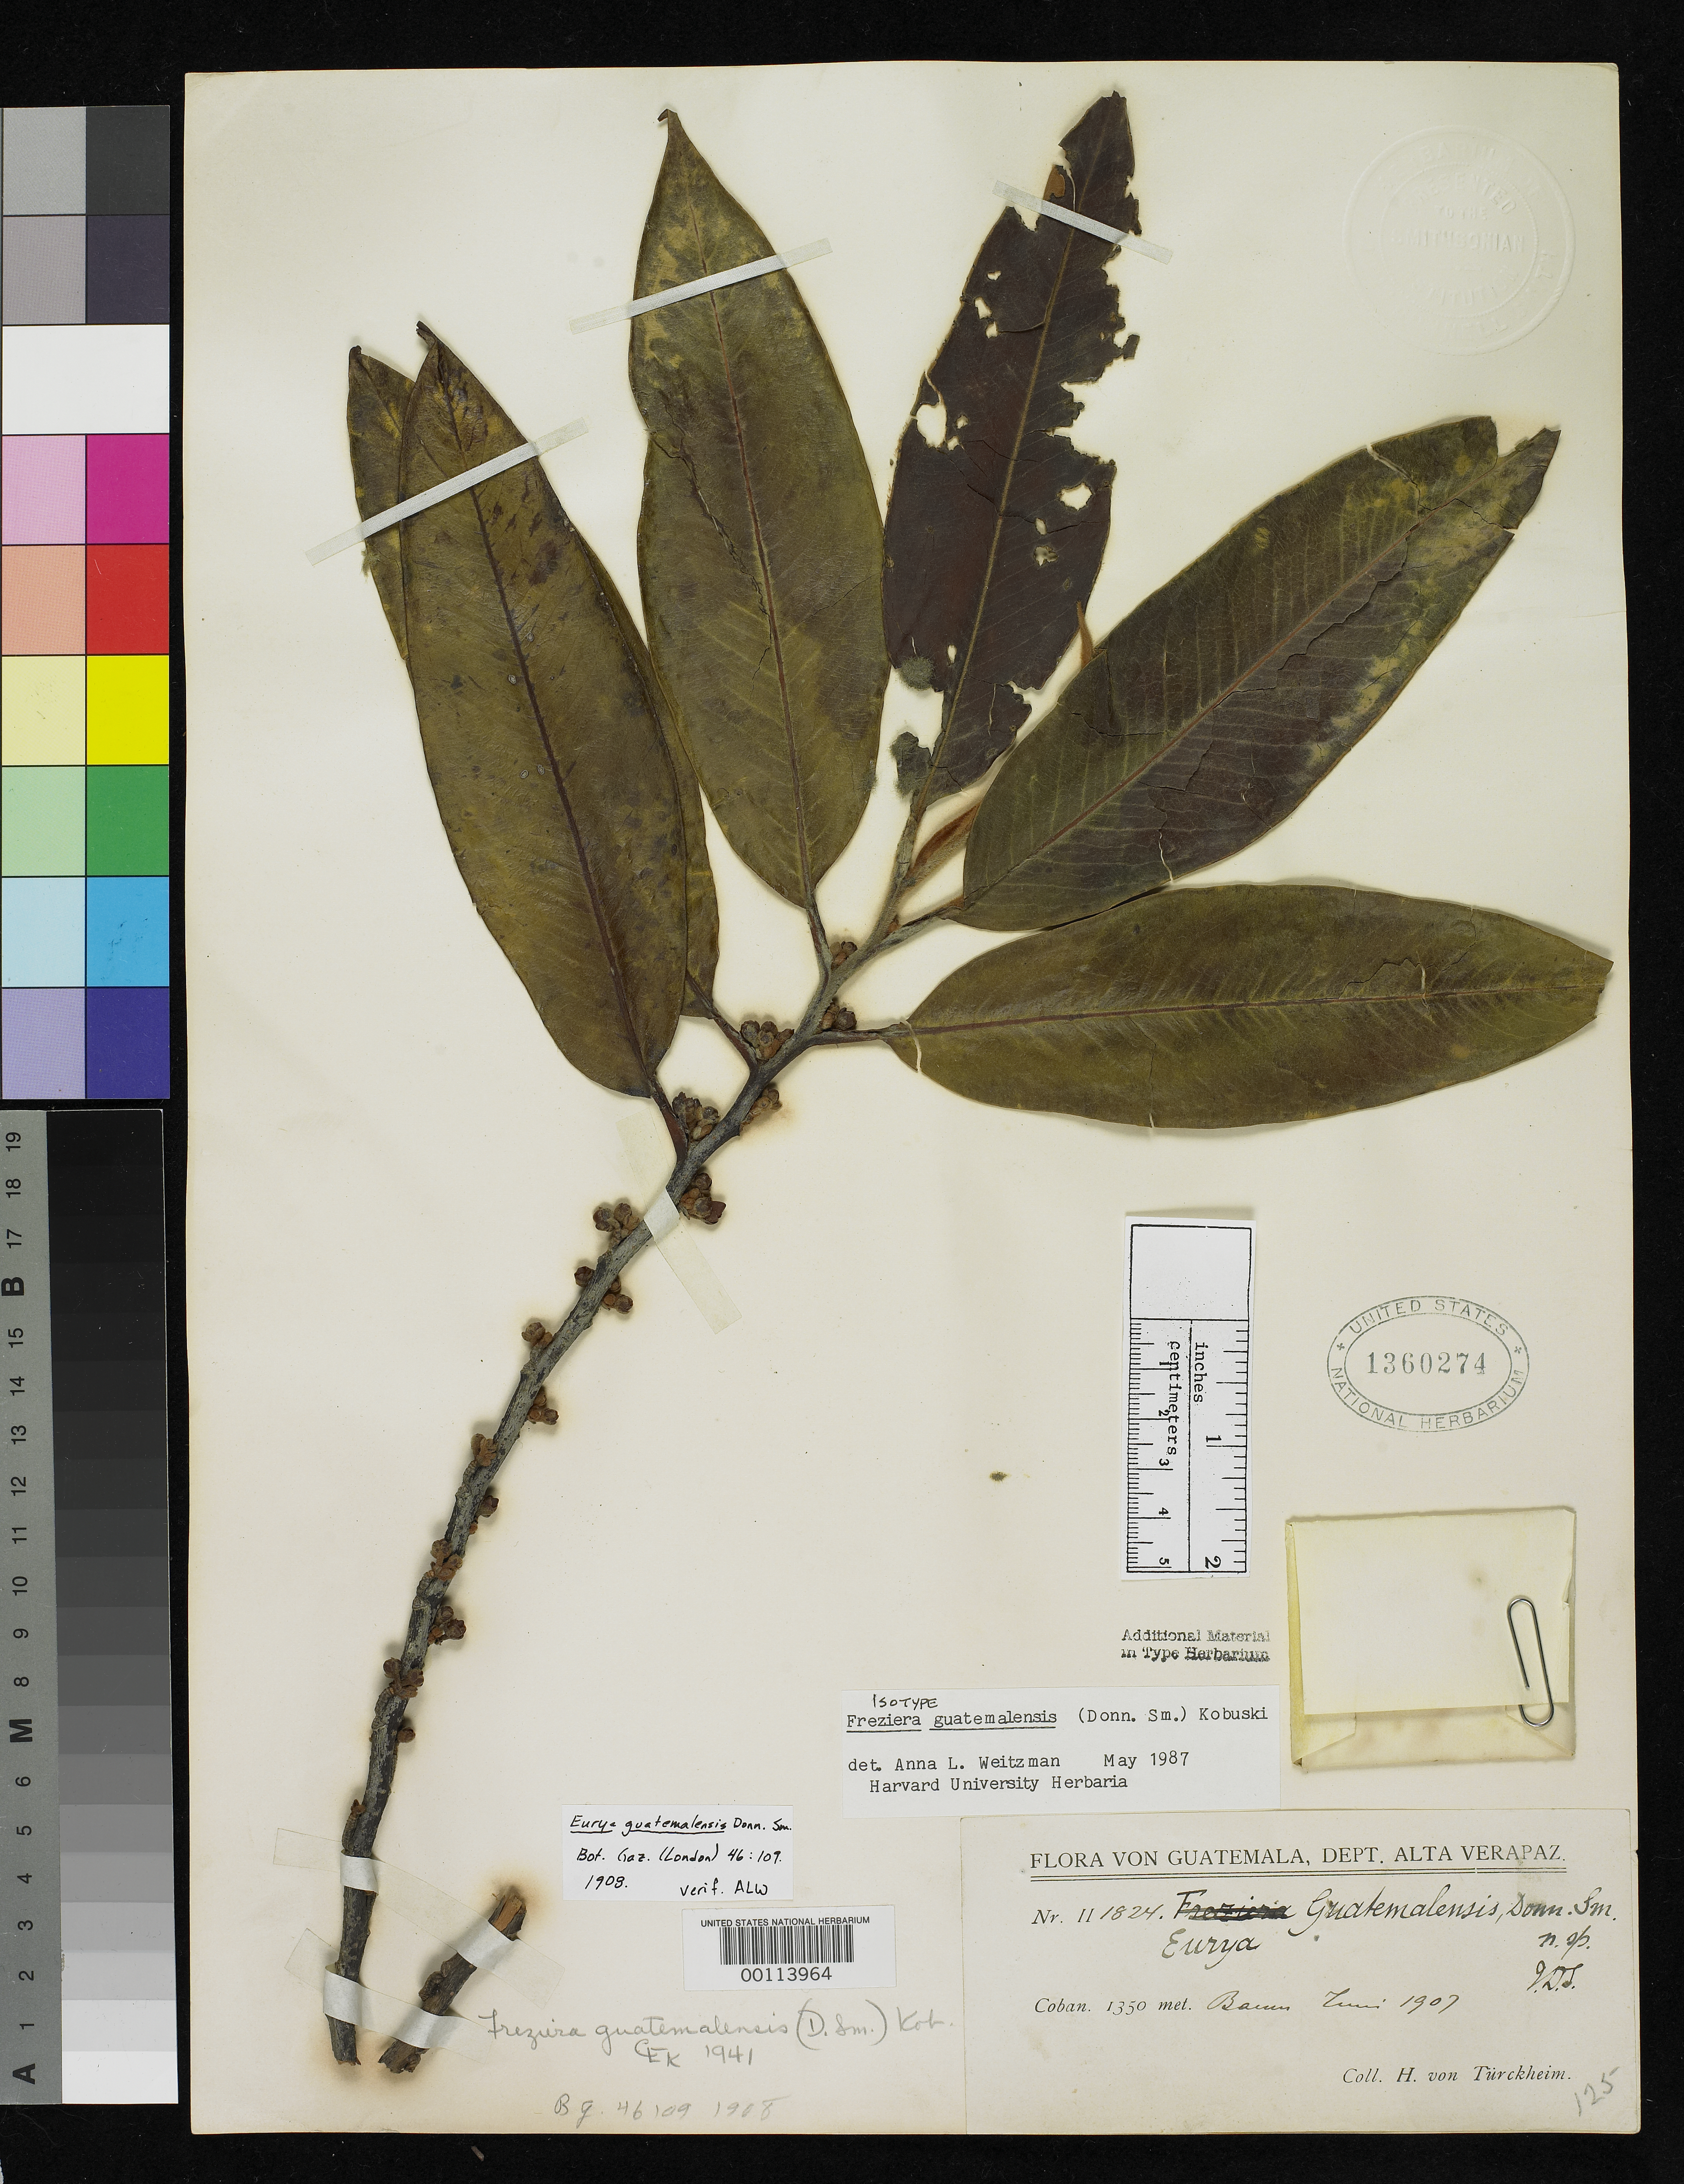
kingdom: Plantae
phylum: Tracheophyta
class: Magnoliopsida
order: Ericales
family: Pentaphylacaceae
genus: Eurya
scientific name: Eurya guatemalensis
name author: Donn. Sm.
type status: Isotype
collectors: H. von Türckheim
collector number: II 1824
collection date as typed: Jun 1907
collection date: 1907-06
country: Guatemala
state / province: Alta Verapaz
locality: Cobán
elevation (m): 1350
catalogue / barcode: US 1360274